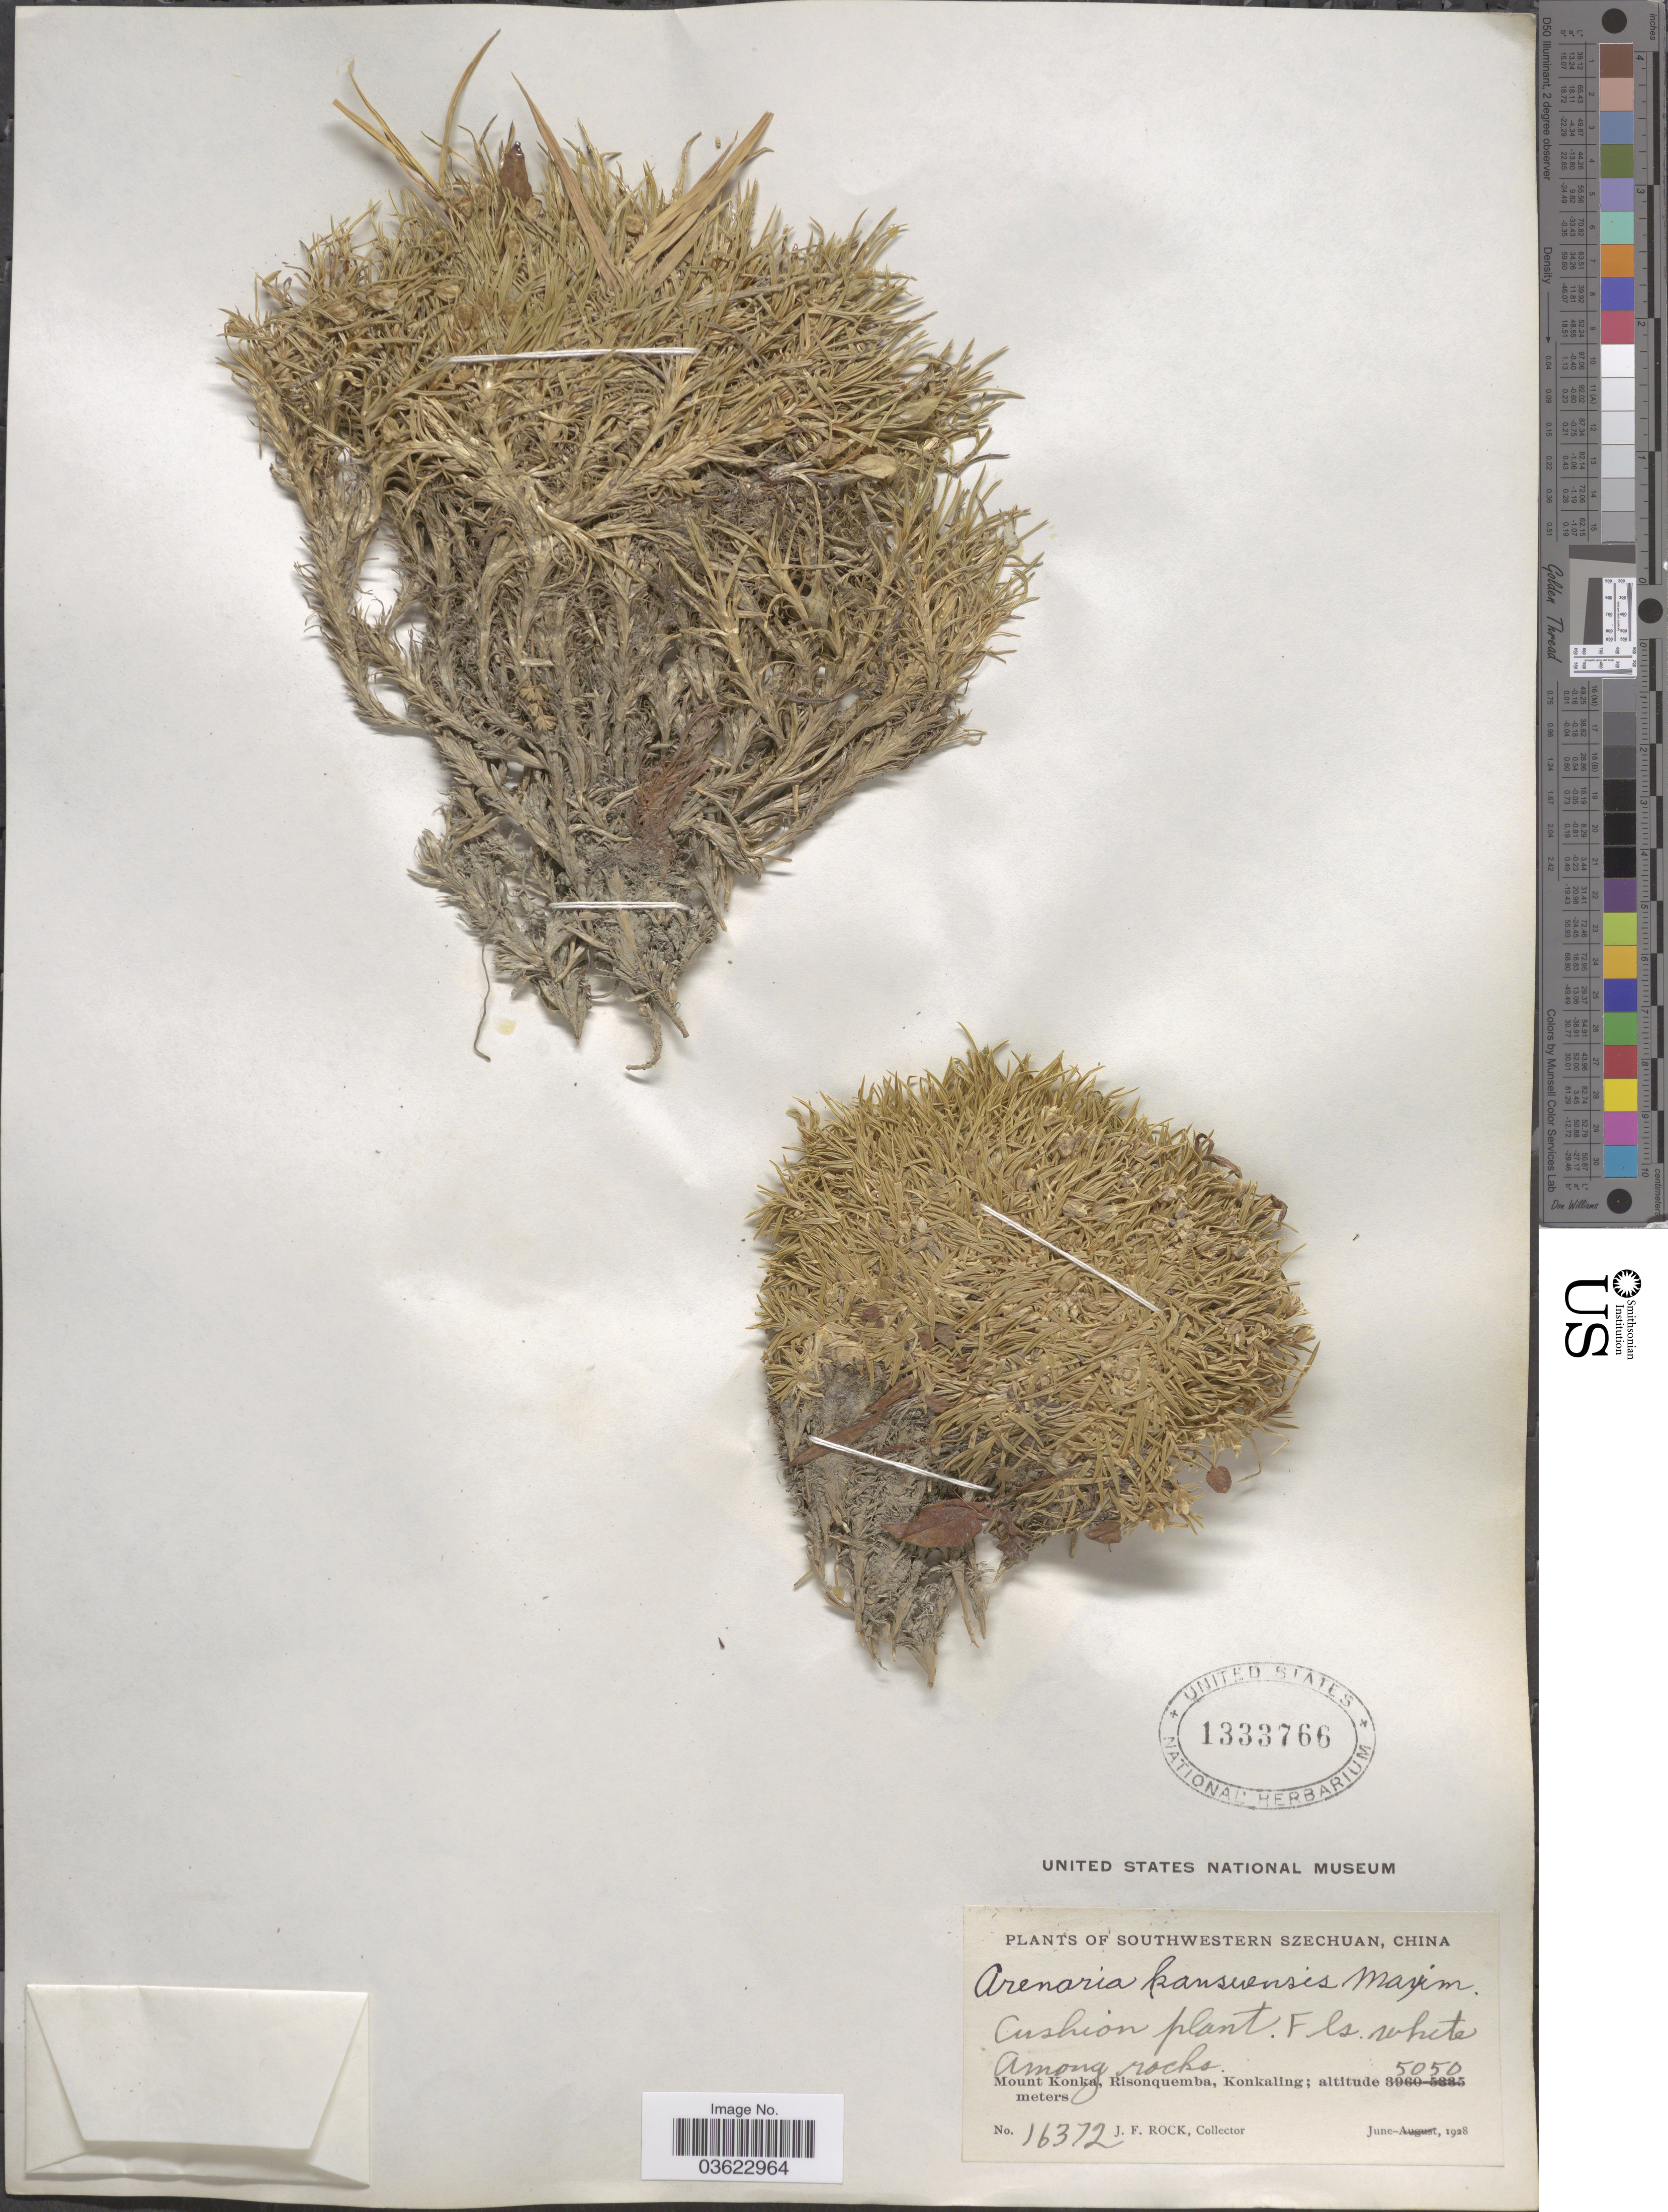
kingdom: Plantae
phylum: Tracheophyta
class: Magnoliopsida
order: Caryophyllales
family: Caryophyllaceae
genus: Eremogone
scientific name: Eremogone kansuensis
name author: (Maxim.) Dillenb. & Kadereit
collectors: J. Rock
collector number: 16372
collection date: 1928-06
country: China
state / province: Sichuan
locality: Southwestern Szechuan. Mount Konka, Risonquemba, Konkaling.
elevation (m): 5050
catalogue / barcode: US 1333766